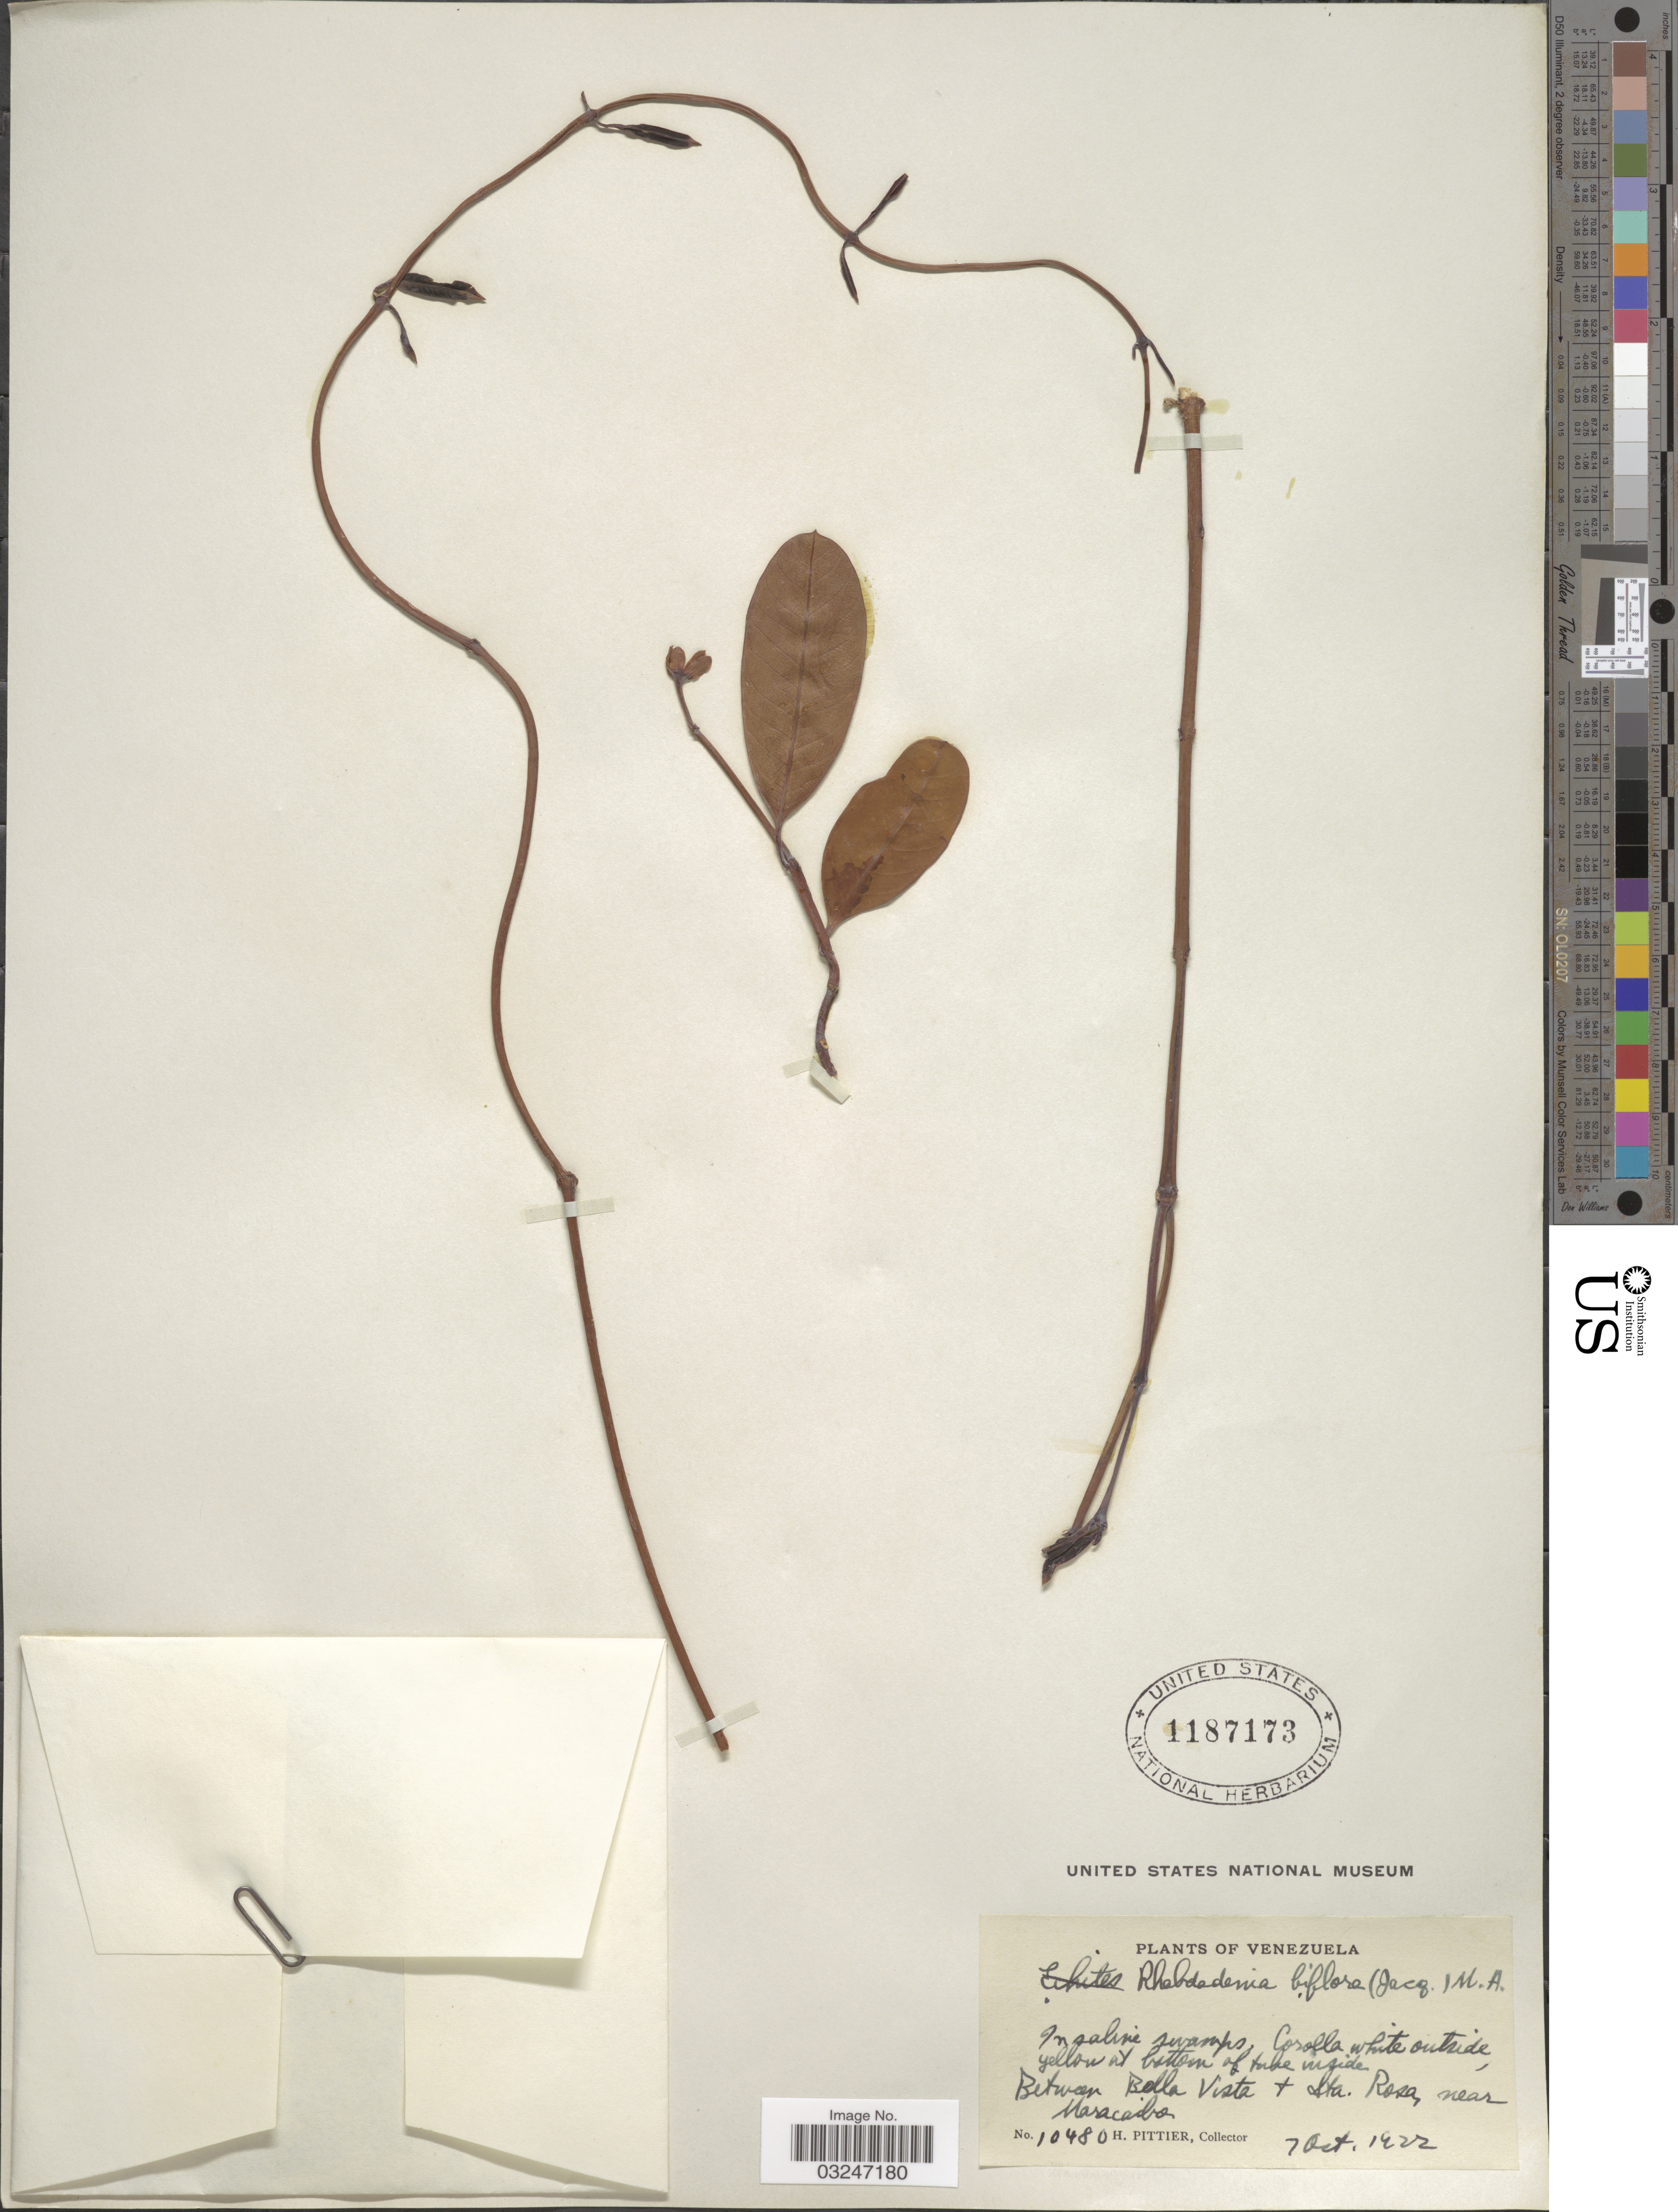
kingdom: Plantae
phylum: Tracheophyta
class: Magnoliopsida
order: Gentianales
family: Apocynaceae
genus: Rhabdadenia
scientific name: Rhabdadenia biflora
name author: (Jacq.) Müll. Arg.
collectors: H. F. Pittier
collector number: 10480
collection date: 1922-10-07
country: Venezuela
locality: Between Bella Vista & Sta. Rosa, near Maracaibo.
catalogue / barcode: US 1187173